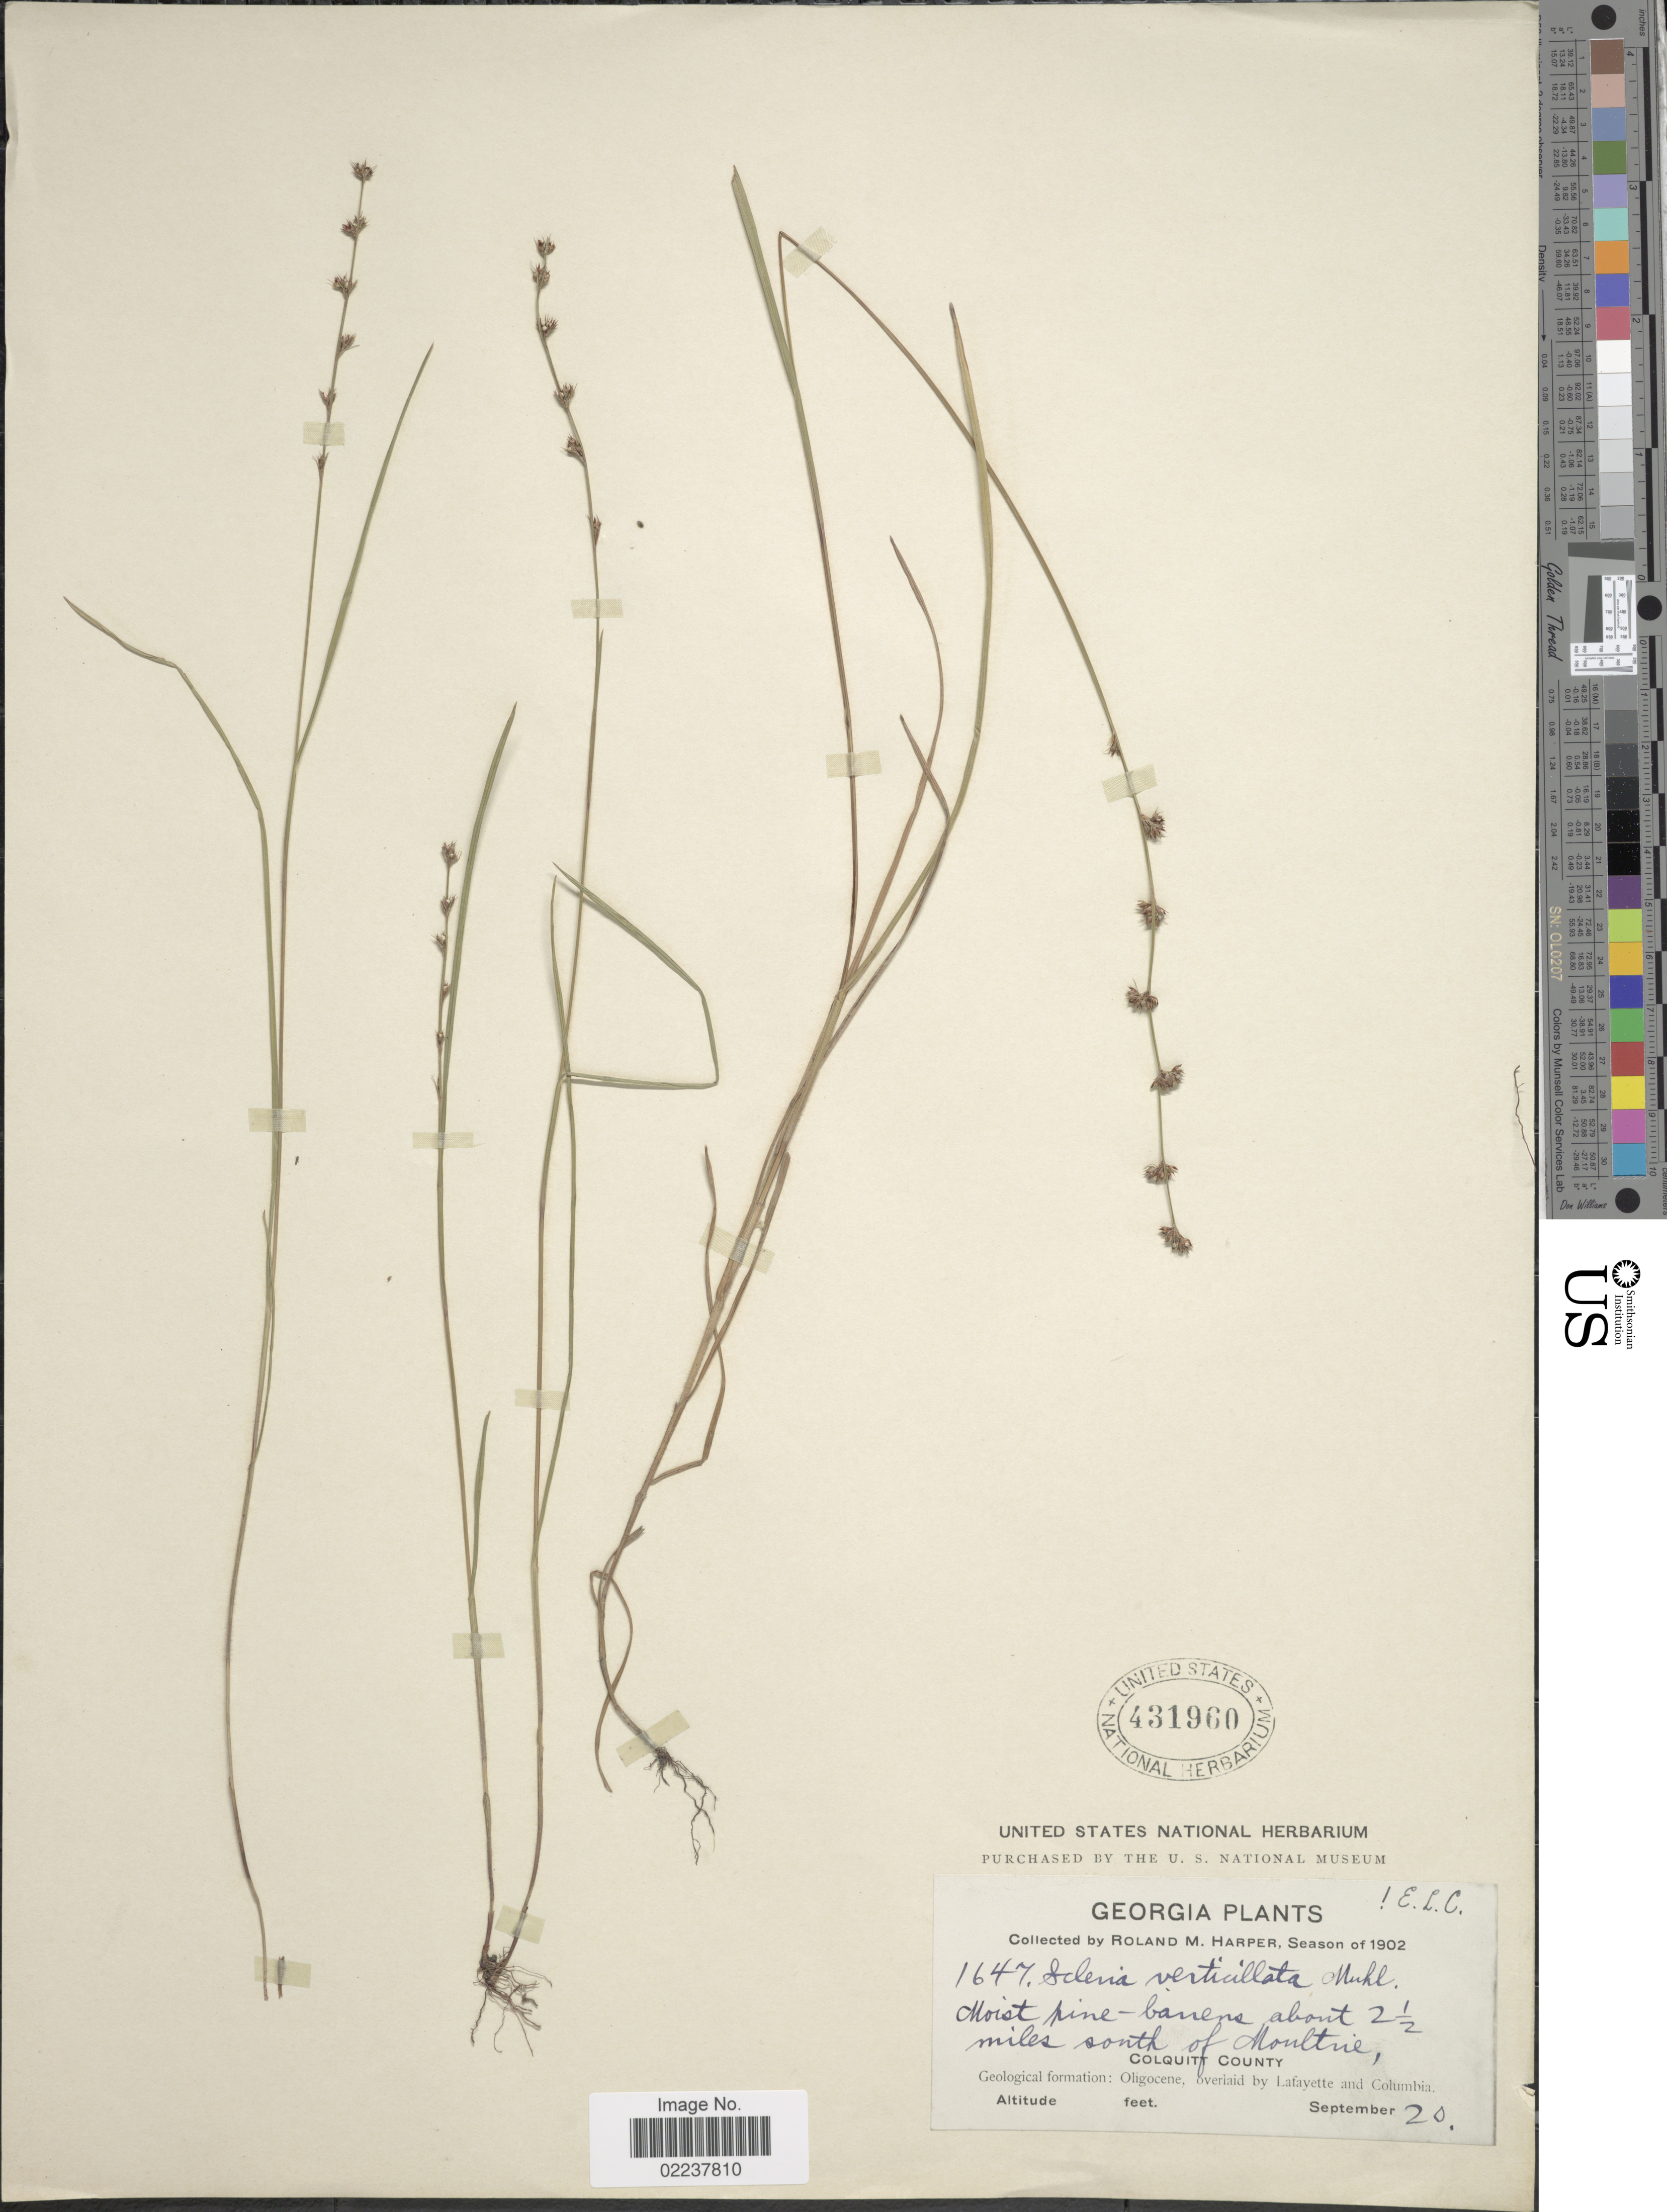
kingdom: Plantae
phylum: Tracheophyta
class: Liliopsida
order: Poales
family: Cyperaceae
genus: Scleria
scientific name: Scleria verticillata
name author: Muhl. ex Willd.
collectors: R. M. Harper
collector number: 1647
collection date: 1902-09-20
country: United States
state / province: Georgia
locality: Moist pine-barrens about 2 ½ miles south of Moultrie, Colquitt County,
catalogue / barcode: US 431960